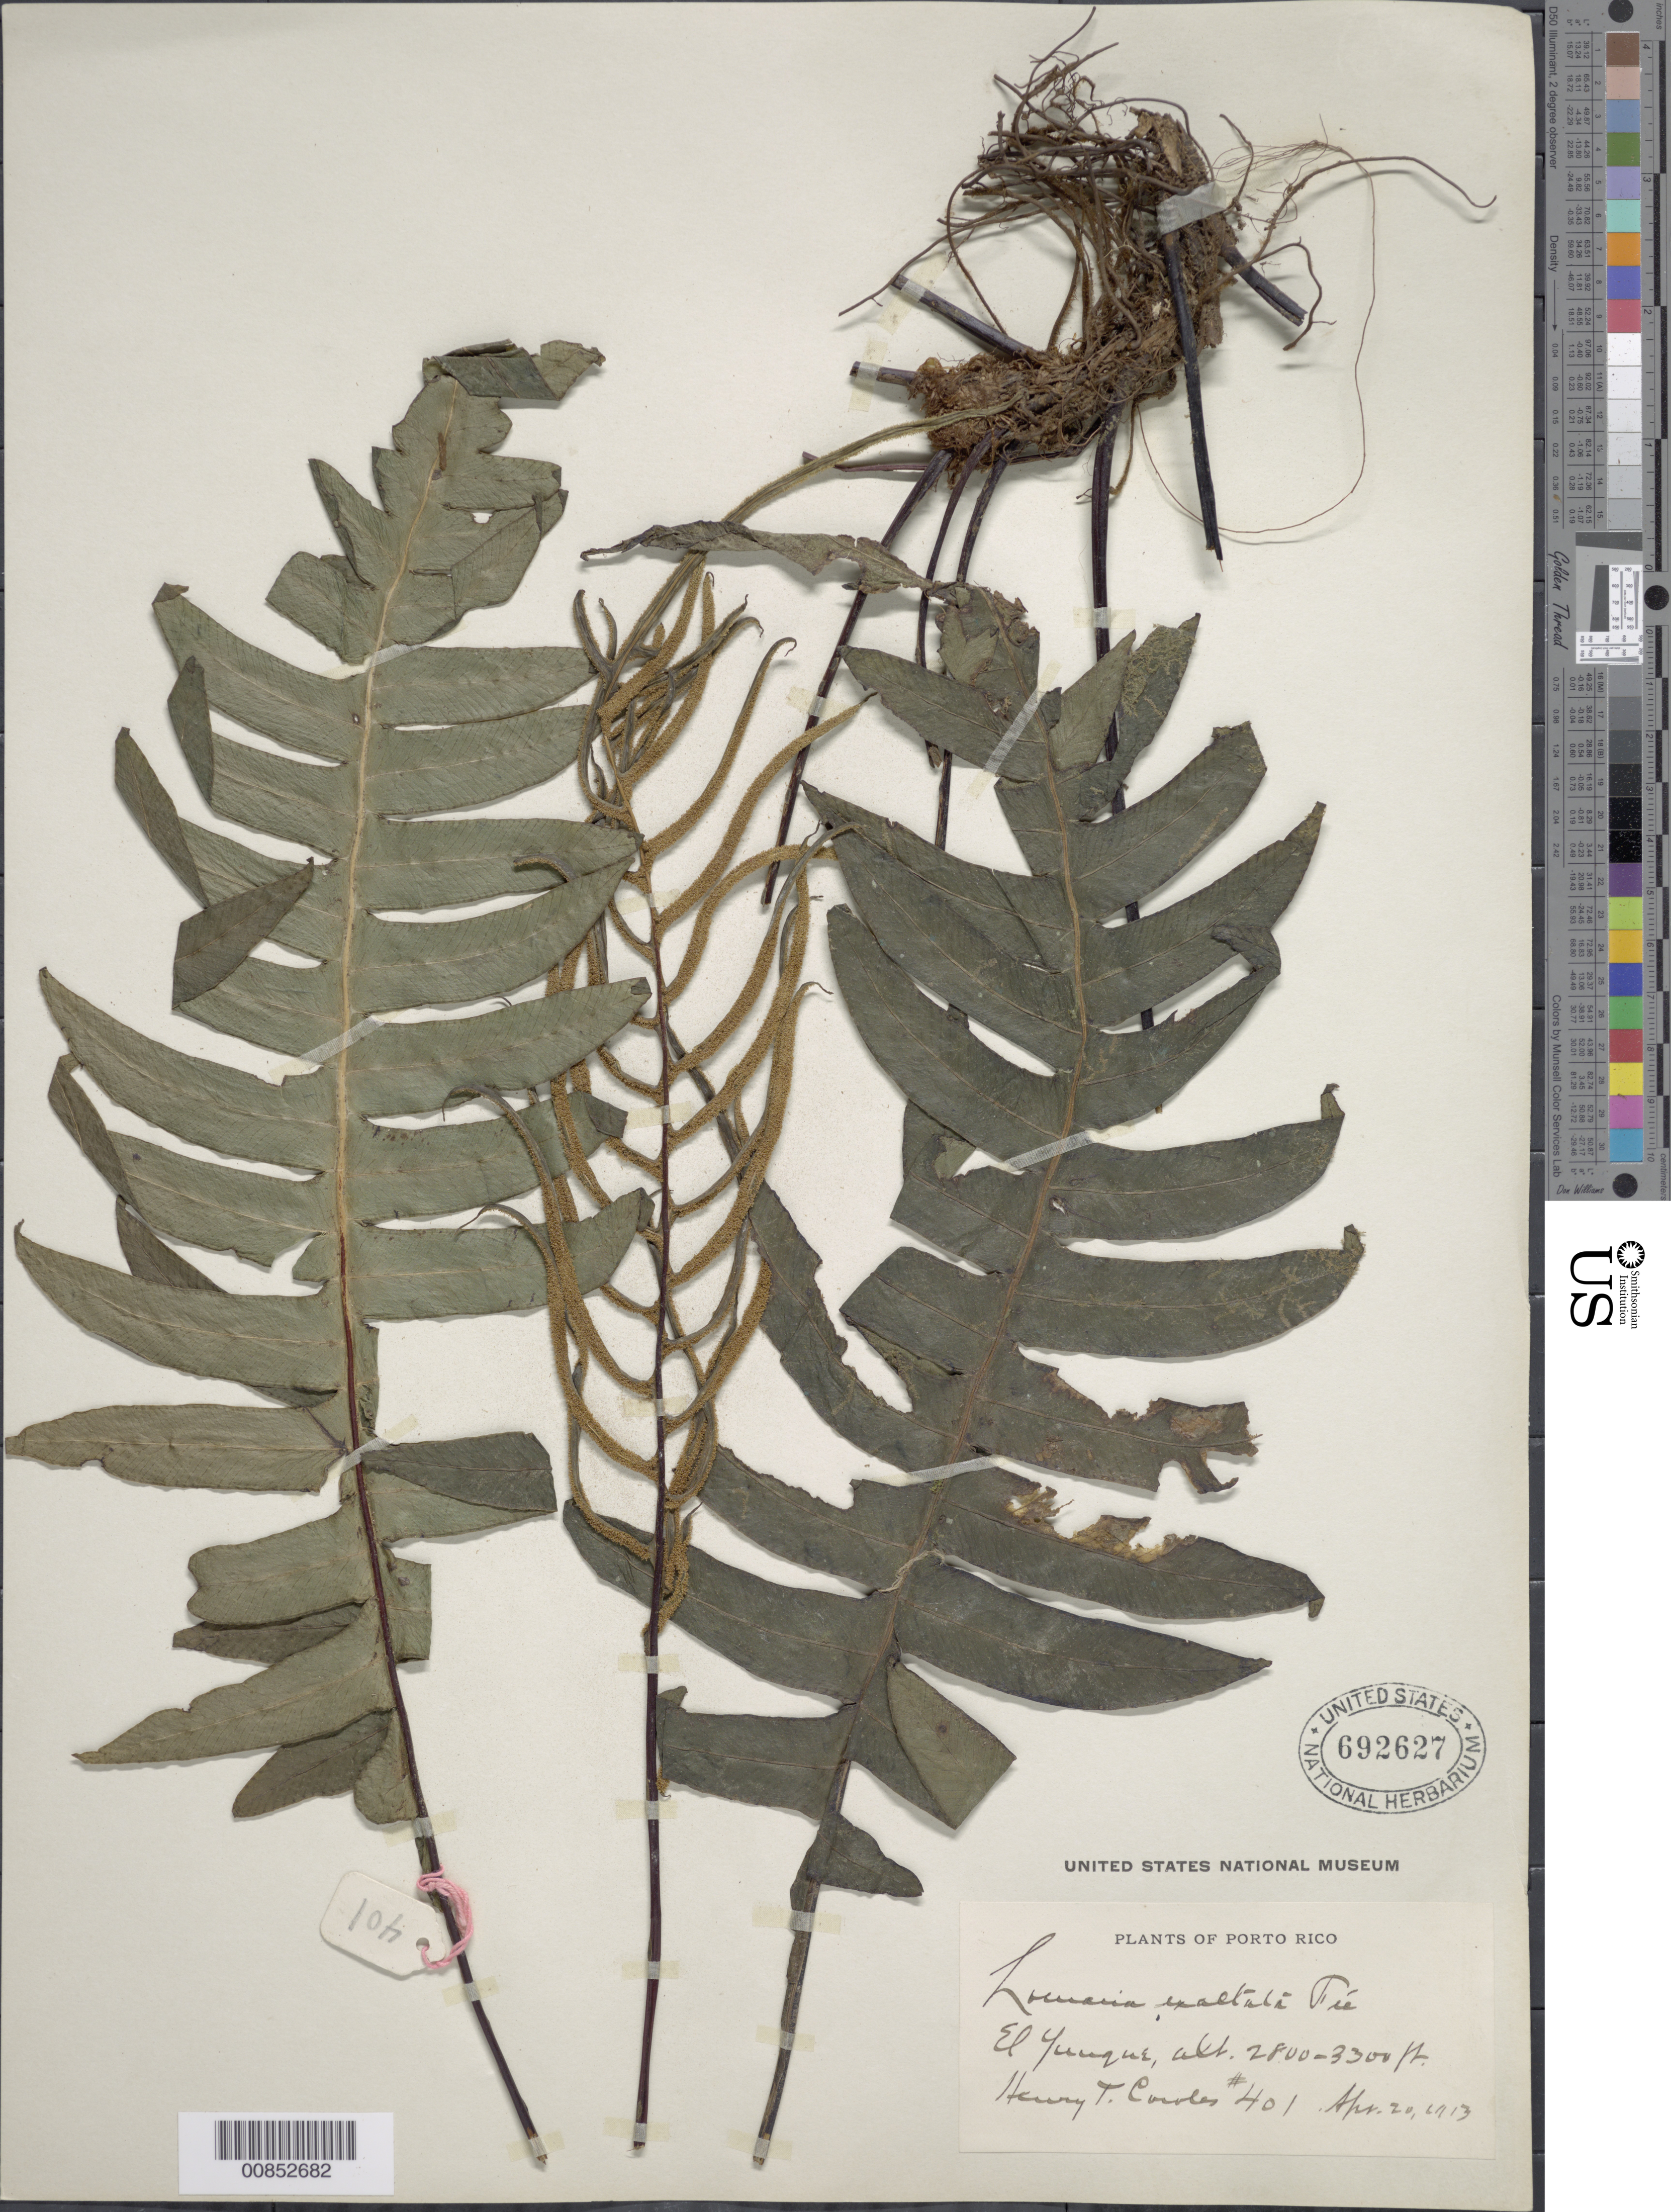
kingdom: Plantae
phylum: Tracheophyta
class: Polypodiopsida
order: Polypodiales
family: Blechnaceae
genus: Blechnum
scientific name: Blechnum exaltatum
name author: (Fée) Duek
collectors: H. Cowles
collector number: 401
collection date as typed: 20 Apr 1913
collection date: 1913-04-20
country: Puerto Rico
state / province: Río Grande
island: Puerto Rico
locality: El Yunque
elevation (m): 853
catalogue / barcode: US 692627